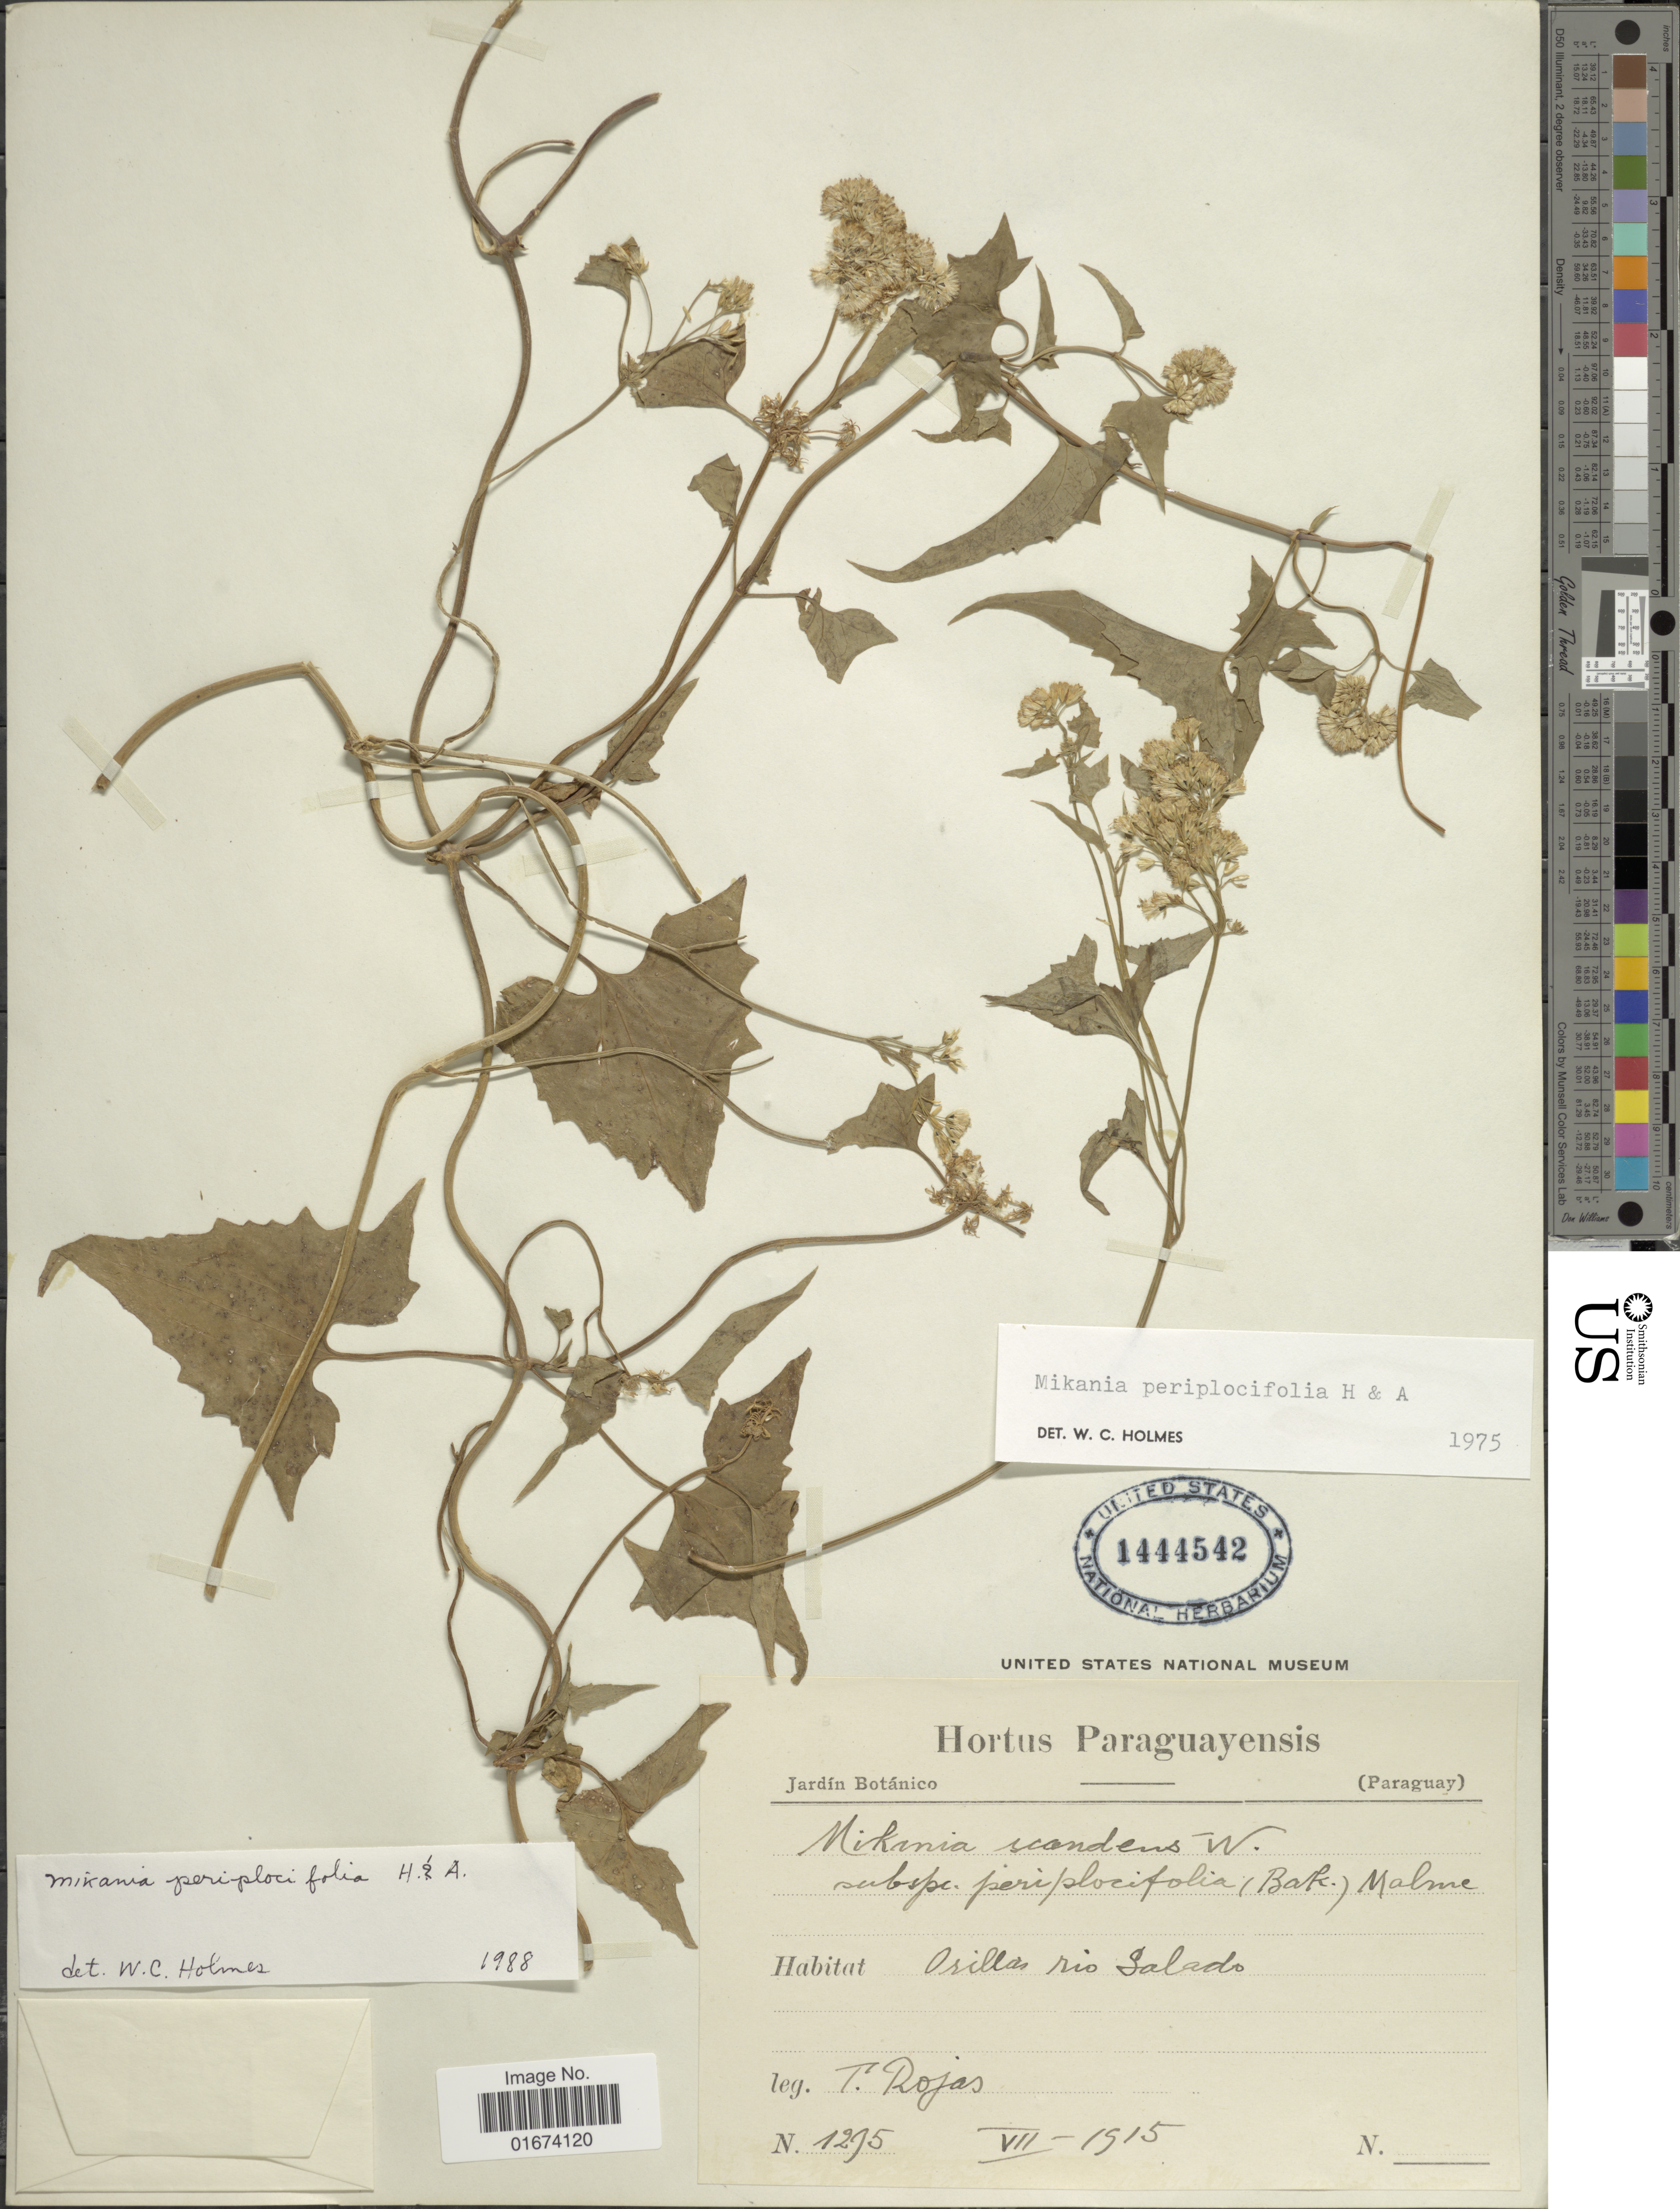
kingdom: Plantae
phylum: Tracheophyta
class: Magnoliopsida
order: Asterales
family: Asteraceae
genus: Mikania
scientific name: Mikania periplocifolia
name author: Hook. & Arn.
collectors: T. Rojas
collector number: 1235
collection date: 1915-07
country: Paraguay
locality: Orillas rio Salado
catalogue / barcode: US 1444542